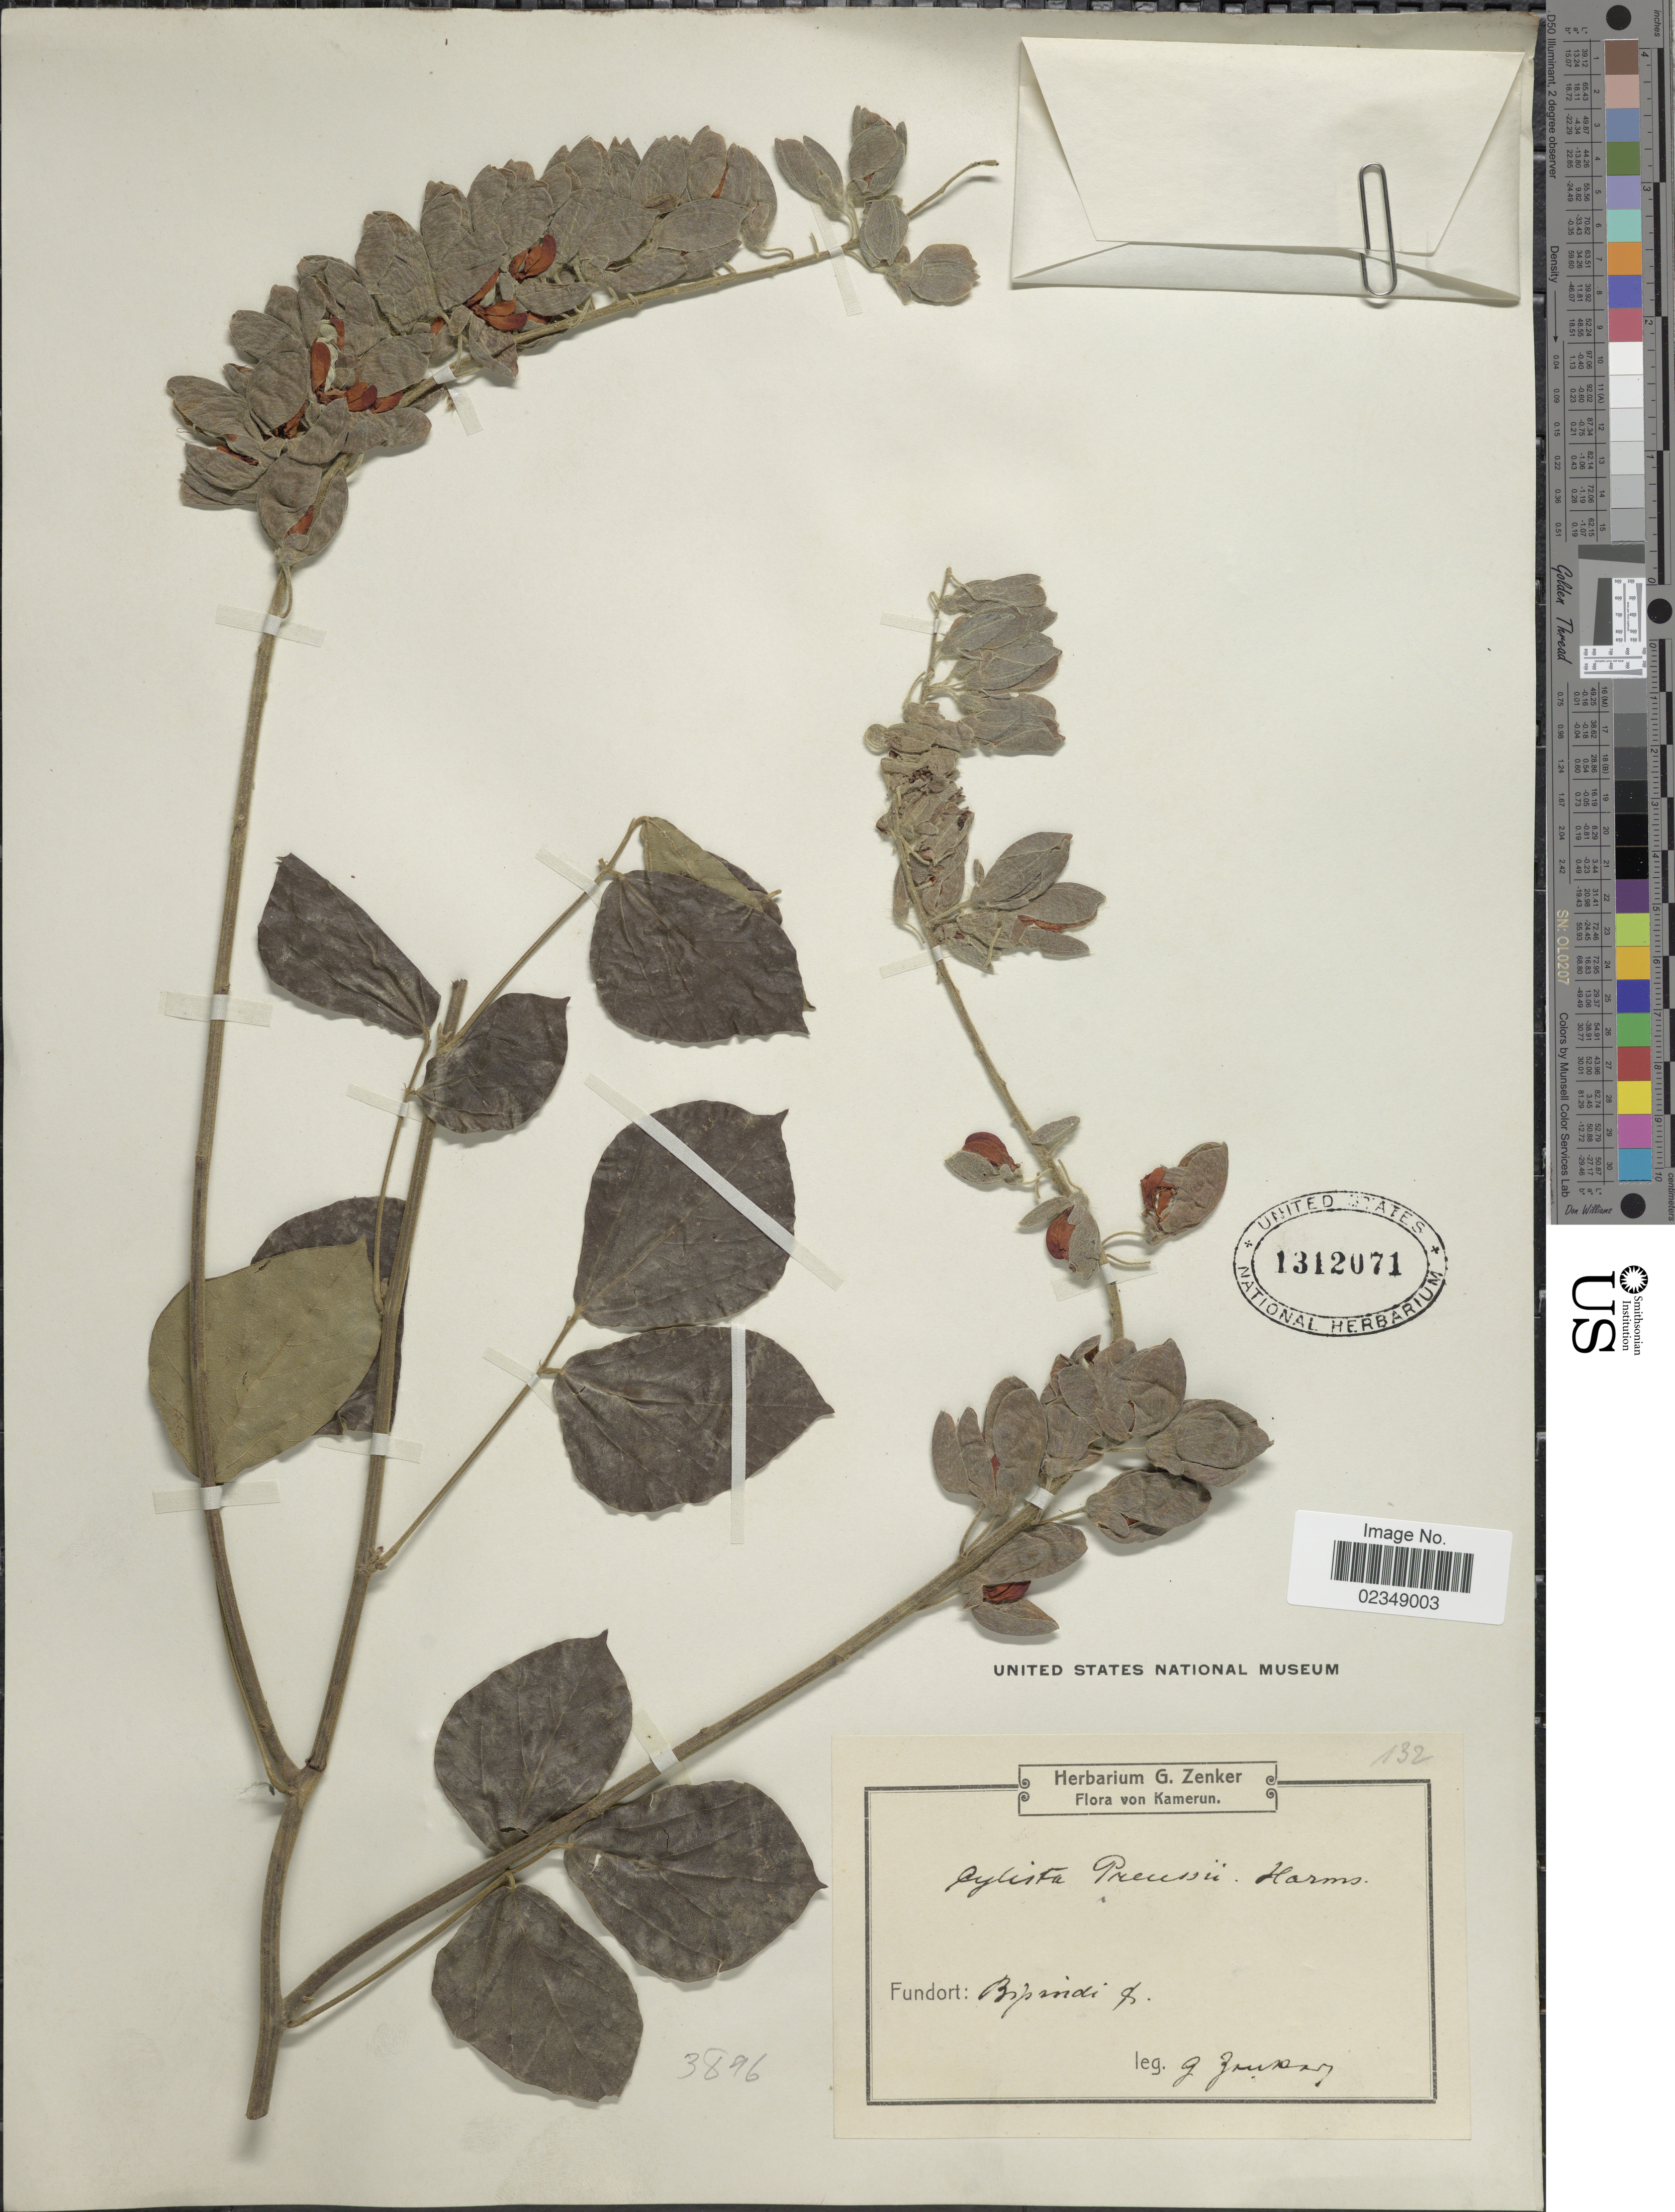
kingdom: Plantae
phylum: Tracheophyta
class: Magnoliopsida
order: Fabales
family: Fabaceae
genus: Rhynchosia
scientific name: Rhynchosia preussii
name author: Taub. ex Hutch. & Dalziel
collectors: G. A. Zenker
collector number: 132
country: Cameroon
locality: Kamerun, Bipindi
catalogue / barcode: US 1312071